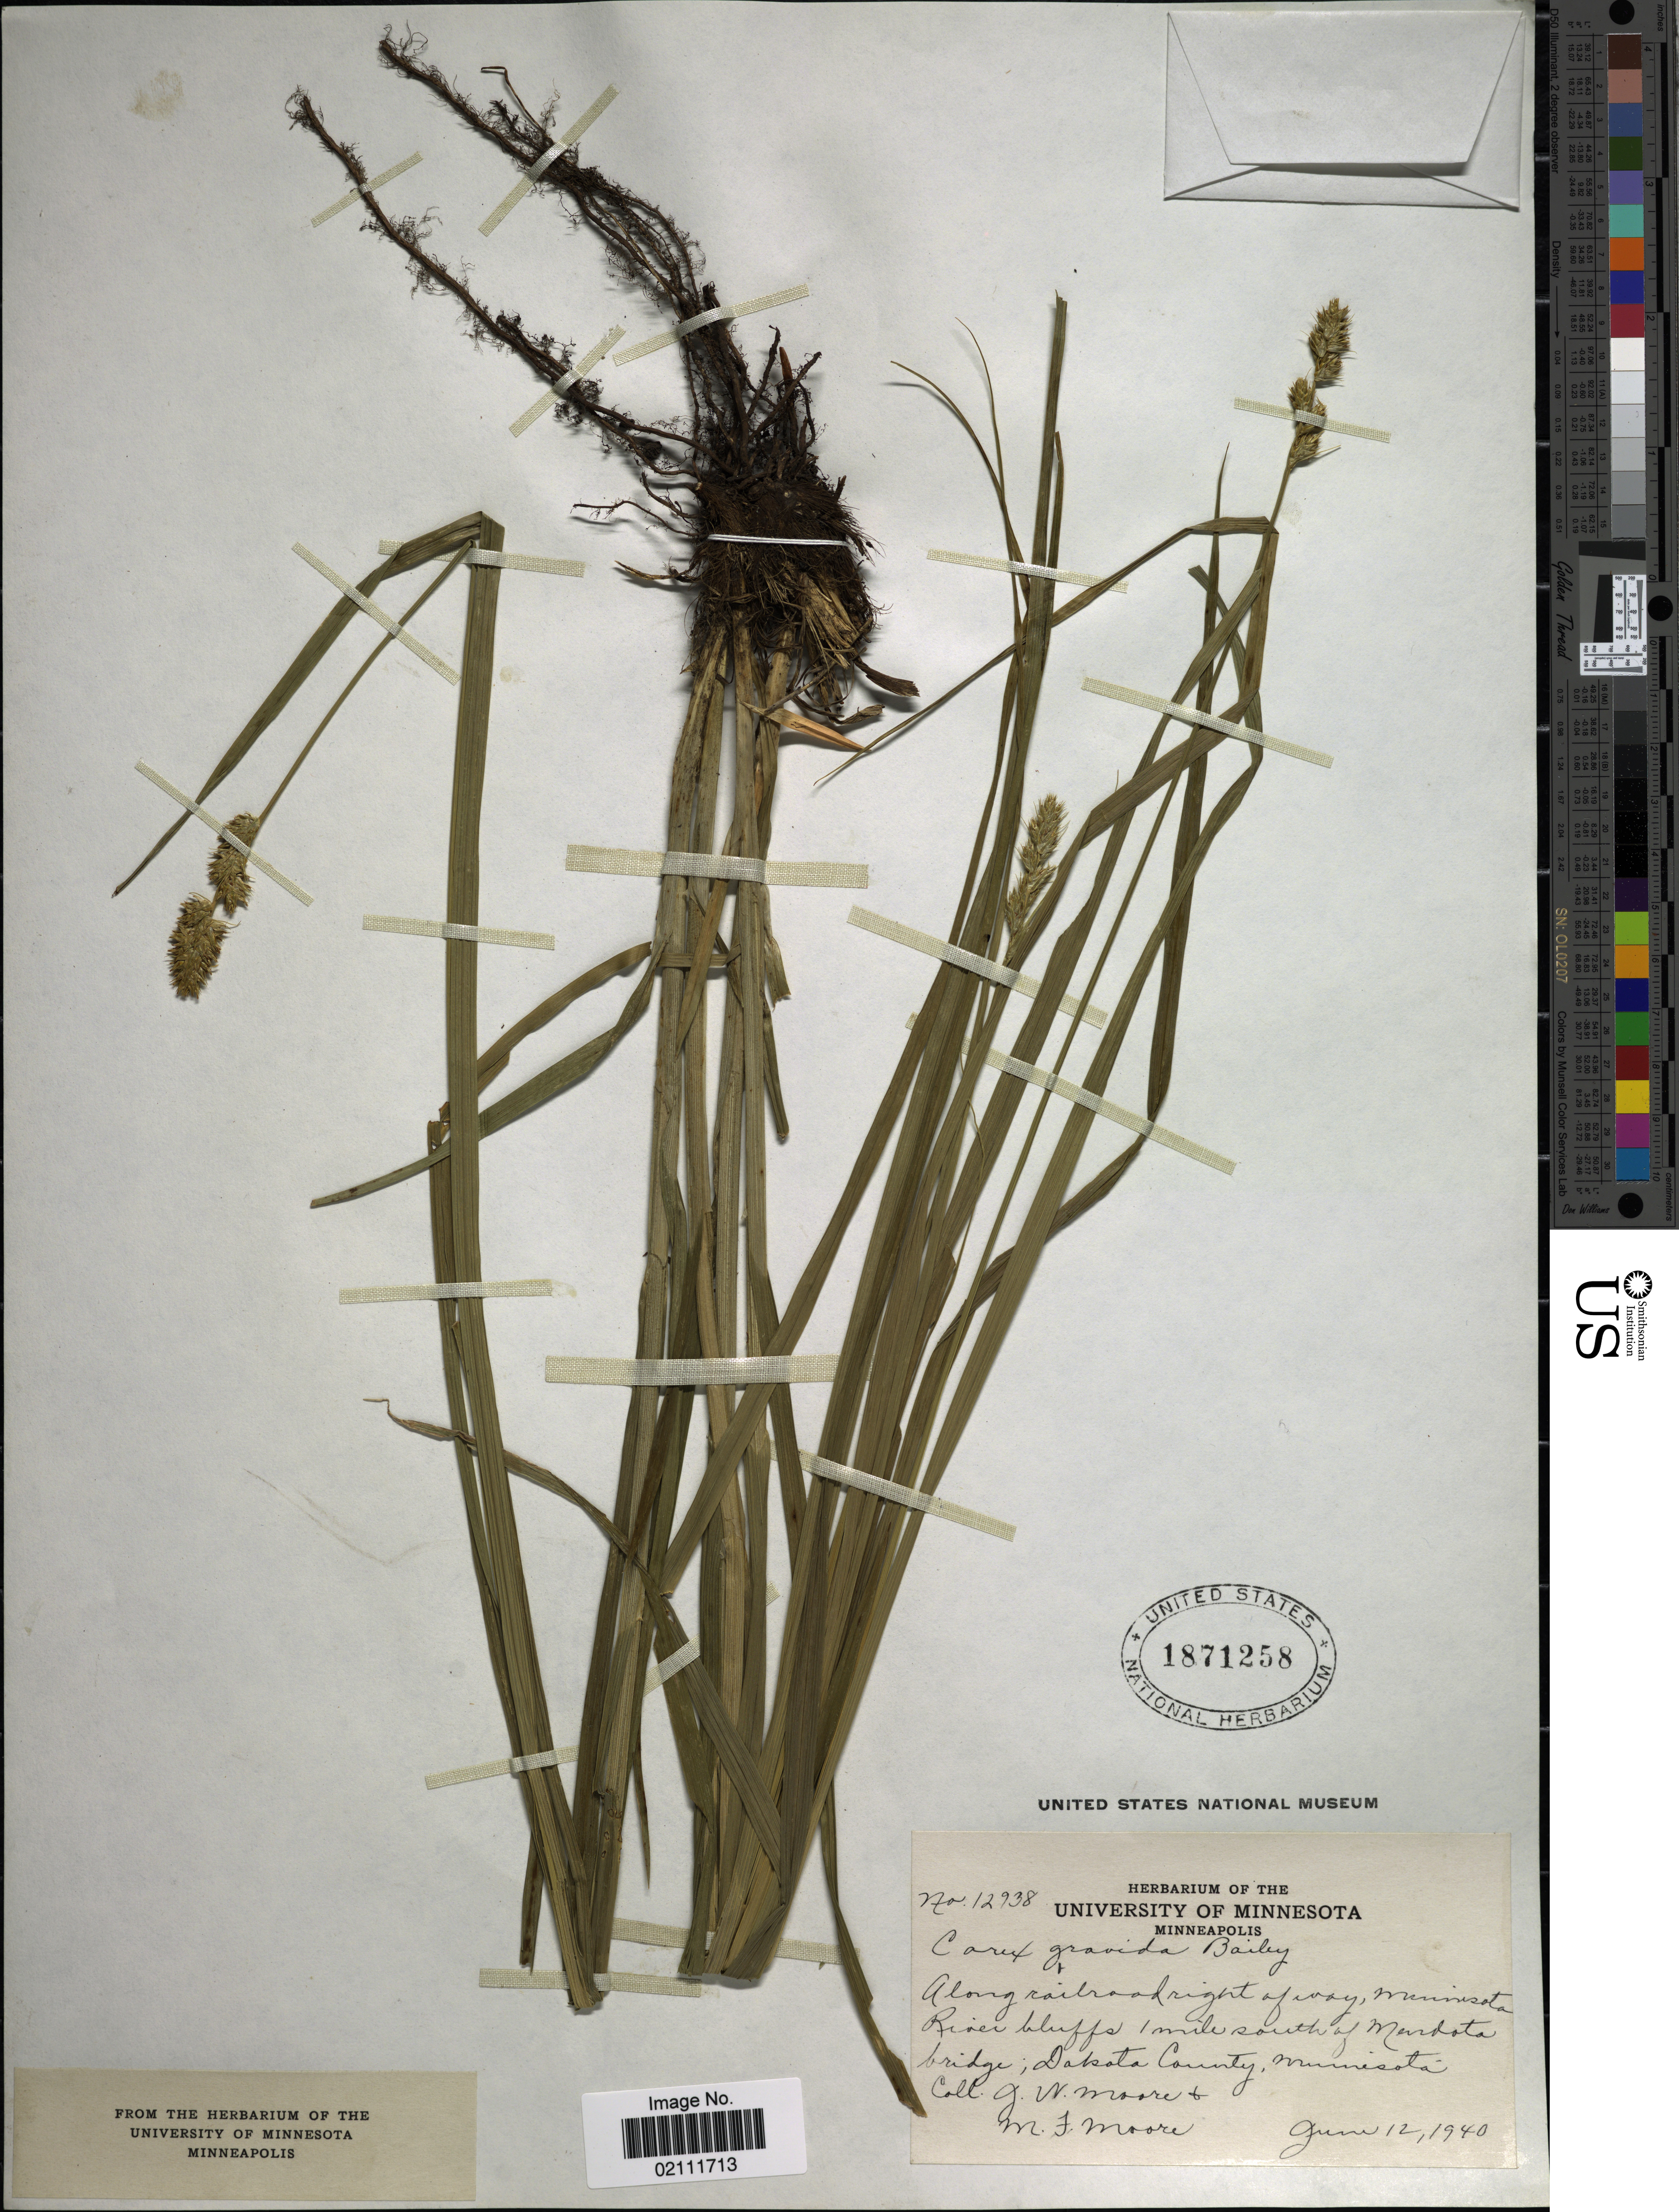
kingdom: Plantae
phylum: Tracheophyta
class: Liliopsida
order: Poales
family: Cyperaceae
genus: Carex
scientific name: Carex gravida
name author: L.H. Bailey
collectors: J. Moore & M. F. Moore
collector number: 12938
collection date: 1940-06-12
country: United States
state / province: Minnesota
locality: Along railroad right of way, Minnesota River bluffs 1 mile south of Mendota bridge; Dakota County.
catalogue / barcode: US 1871258